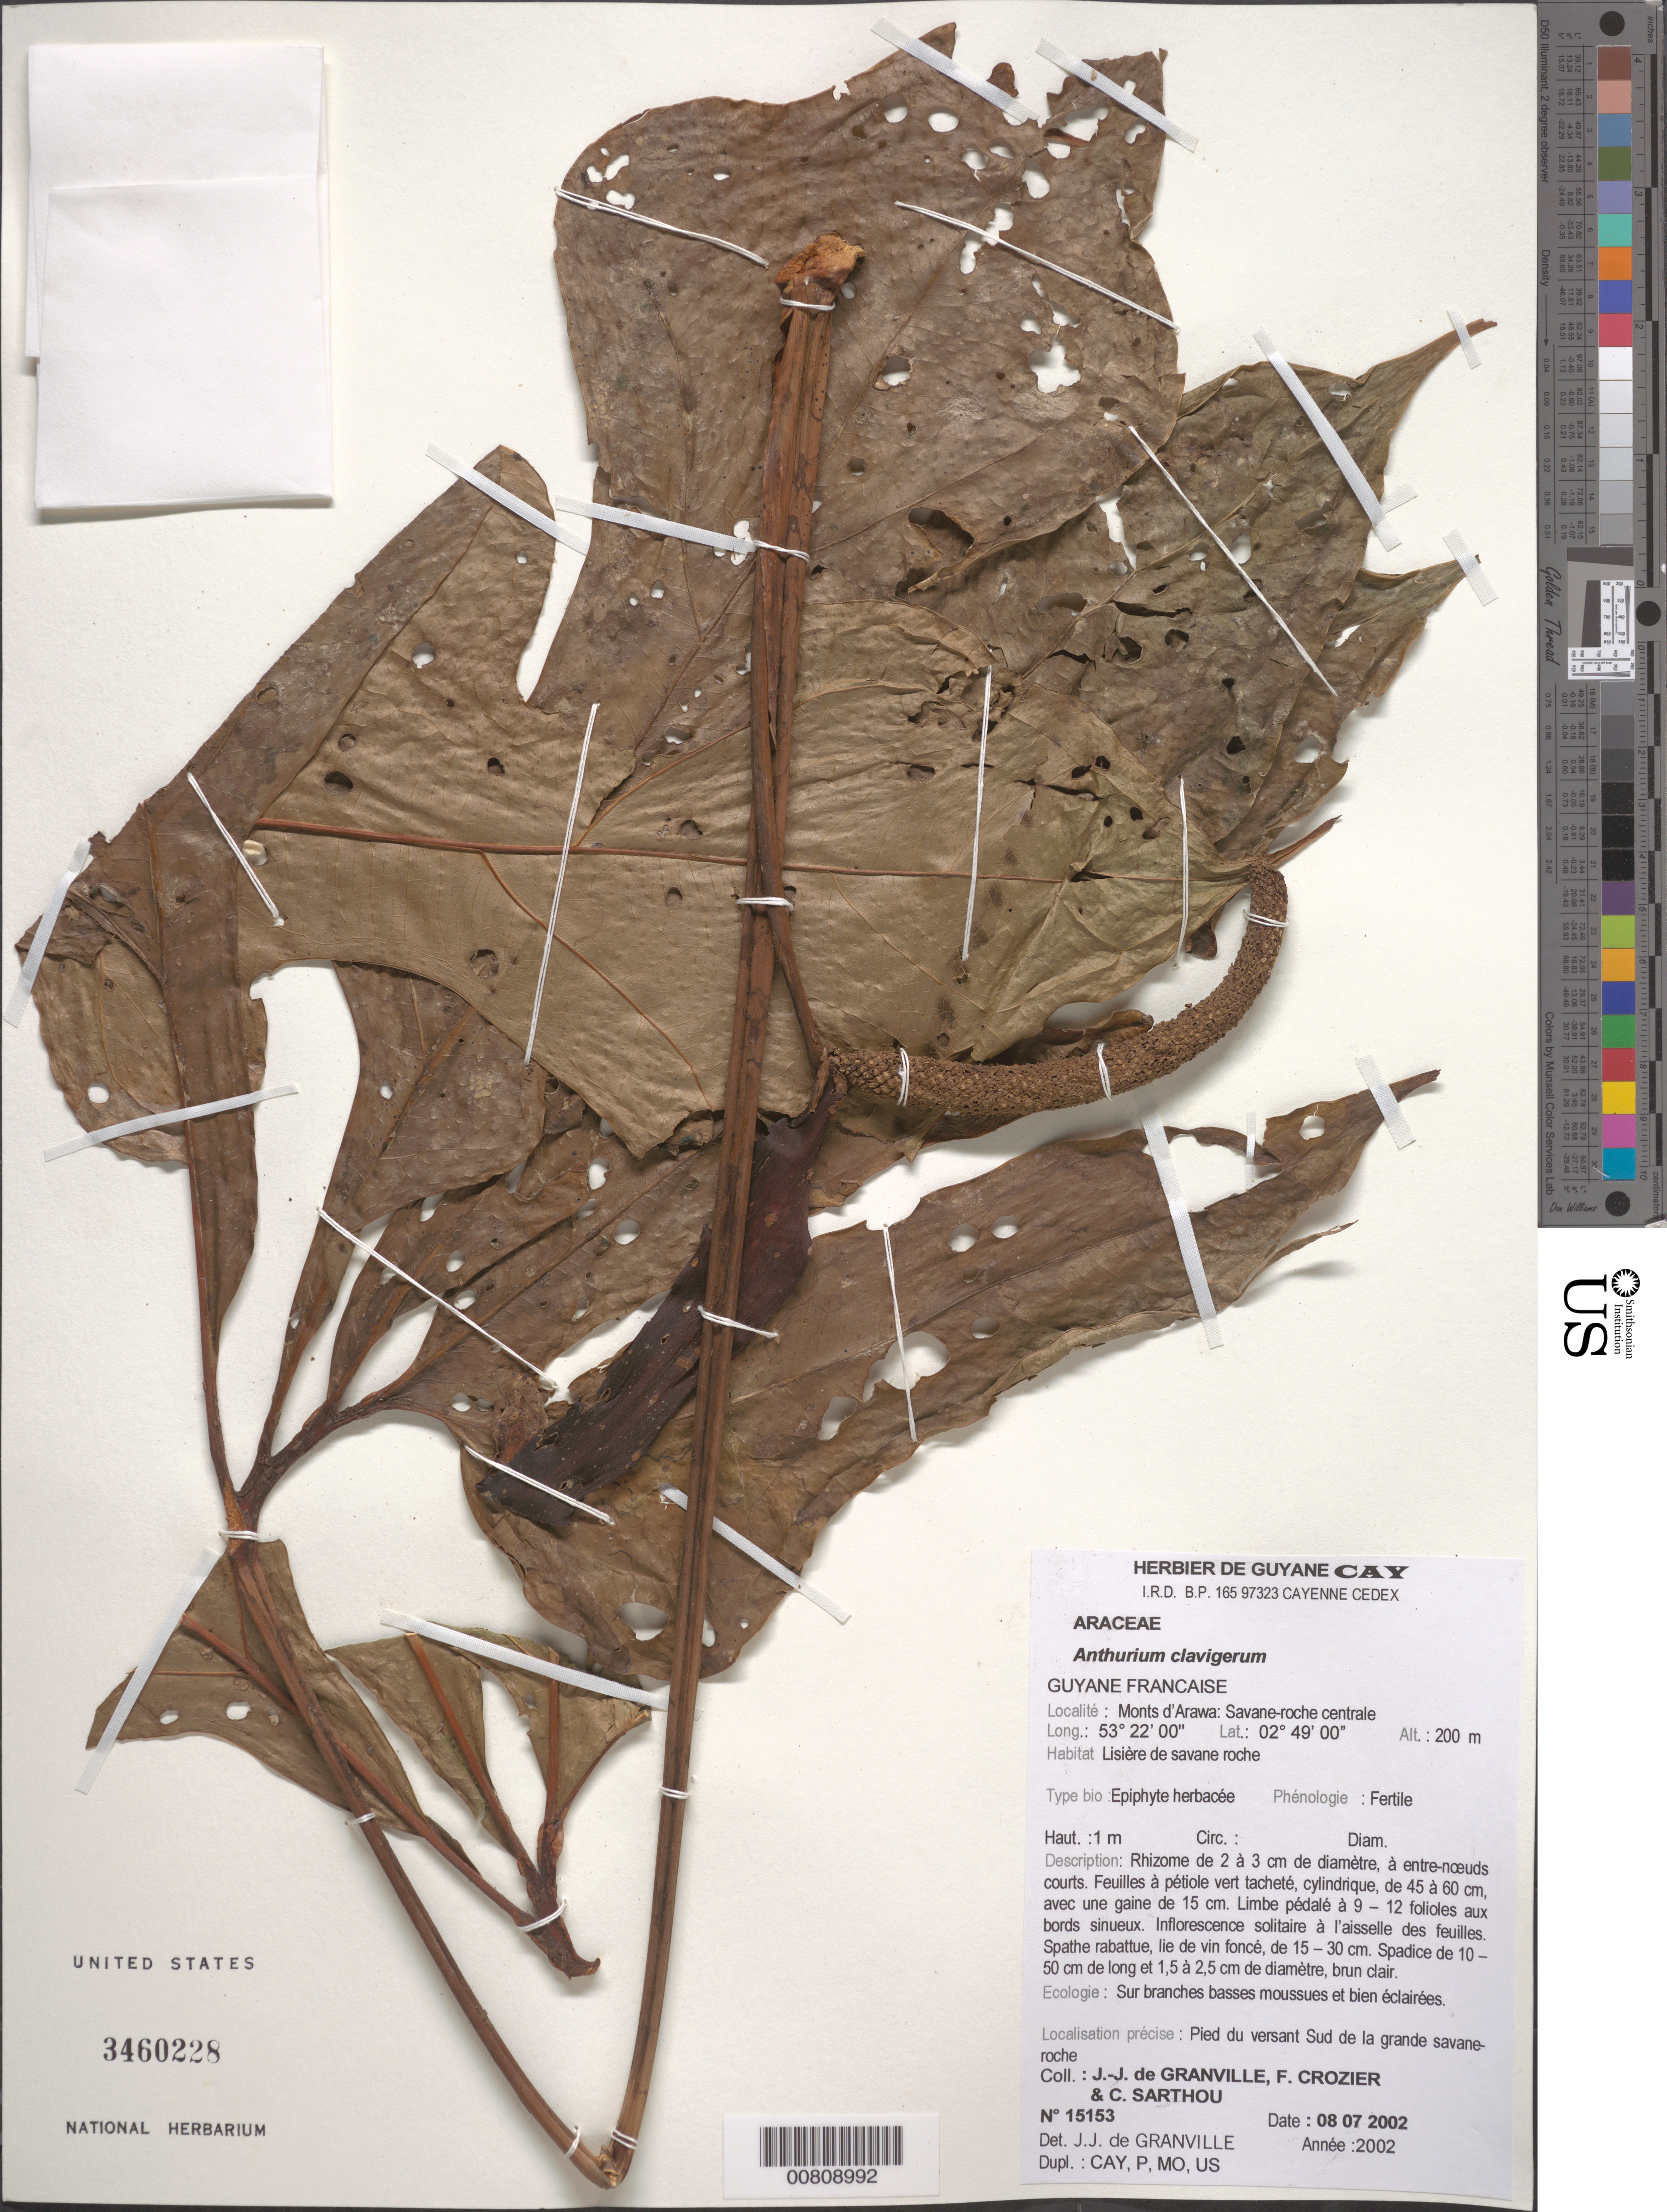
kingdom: Plantae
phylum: Tracheophyta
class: Liliopsida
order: Alismatales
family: Araceae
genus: Anthurium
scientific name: Anthurium clavigerum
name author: Poepp. & Endl.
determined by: Granville, J. J. de, (CAY), Institut de Recherche pour le Developpement (IRD) (FRENCH GUIANA)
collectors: J.-J. de Granville, F. Crozier & C. Sarthou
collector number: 15153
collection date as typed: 8-Jul-02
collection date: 2002-07-08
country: French Guiana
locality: Monts d'Arawa, zone de la savane-roche centrale, pied du versant sud de la grande savane-roche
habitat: Lisière de savane roche. Sur branches basses moussues et bien éclairées.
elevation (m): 200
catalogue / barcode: US 3460228